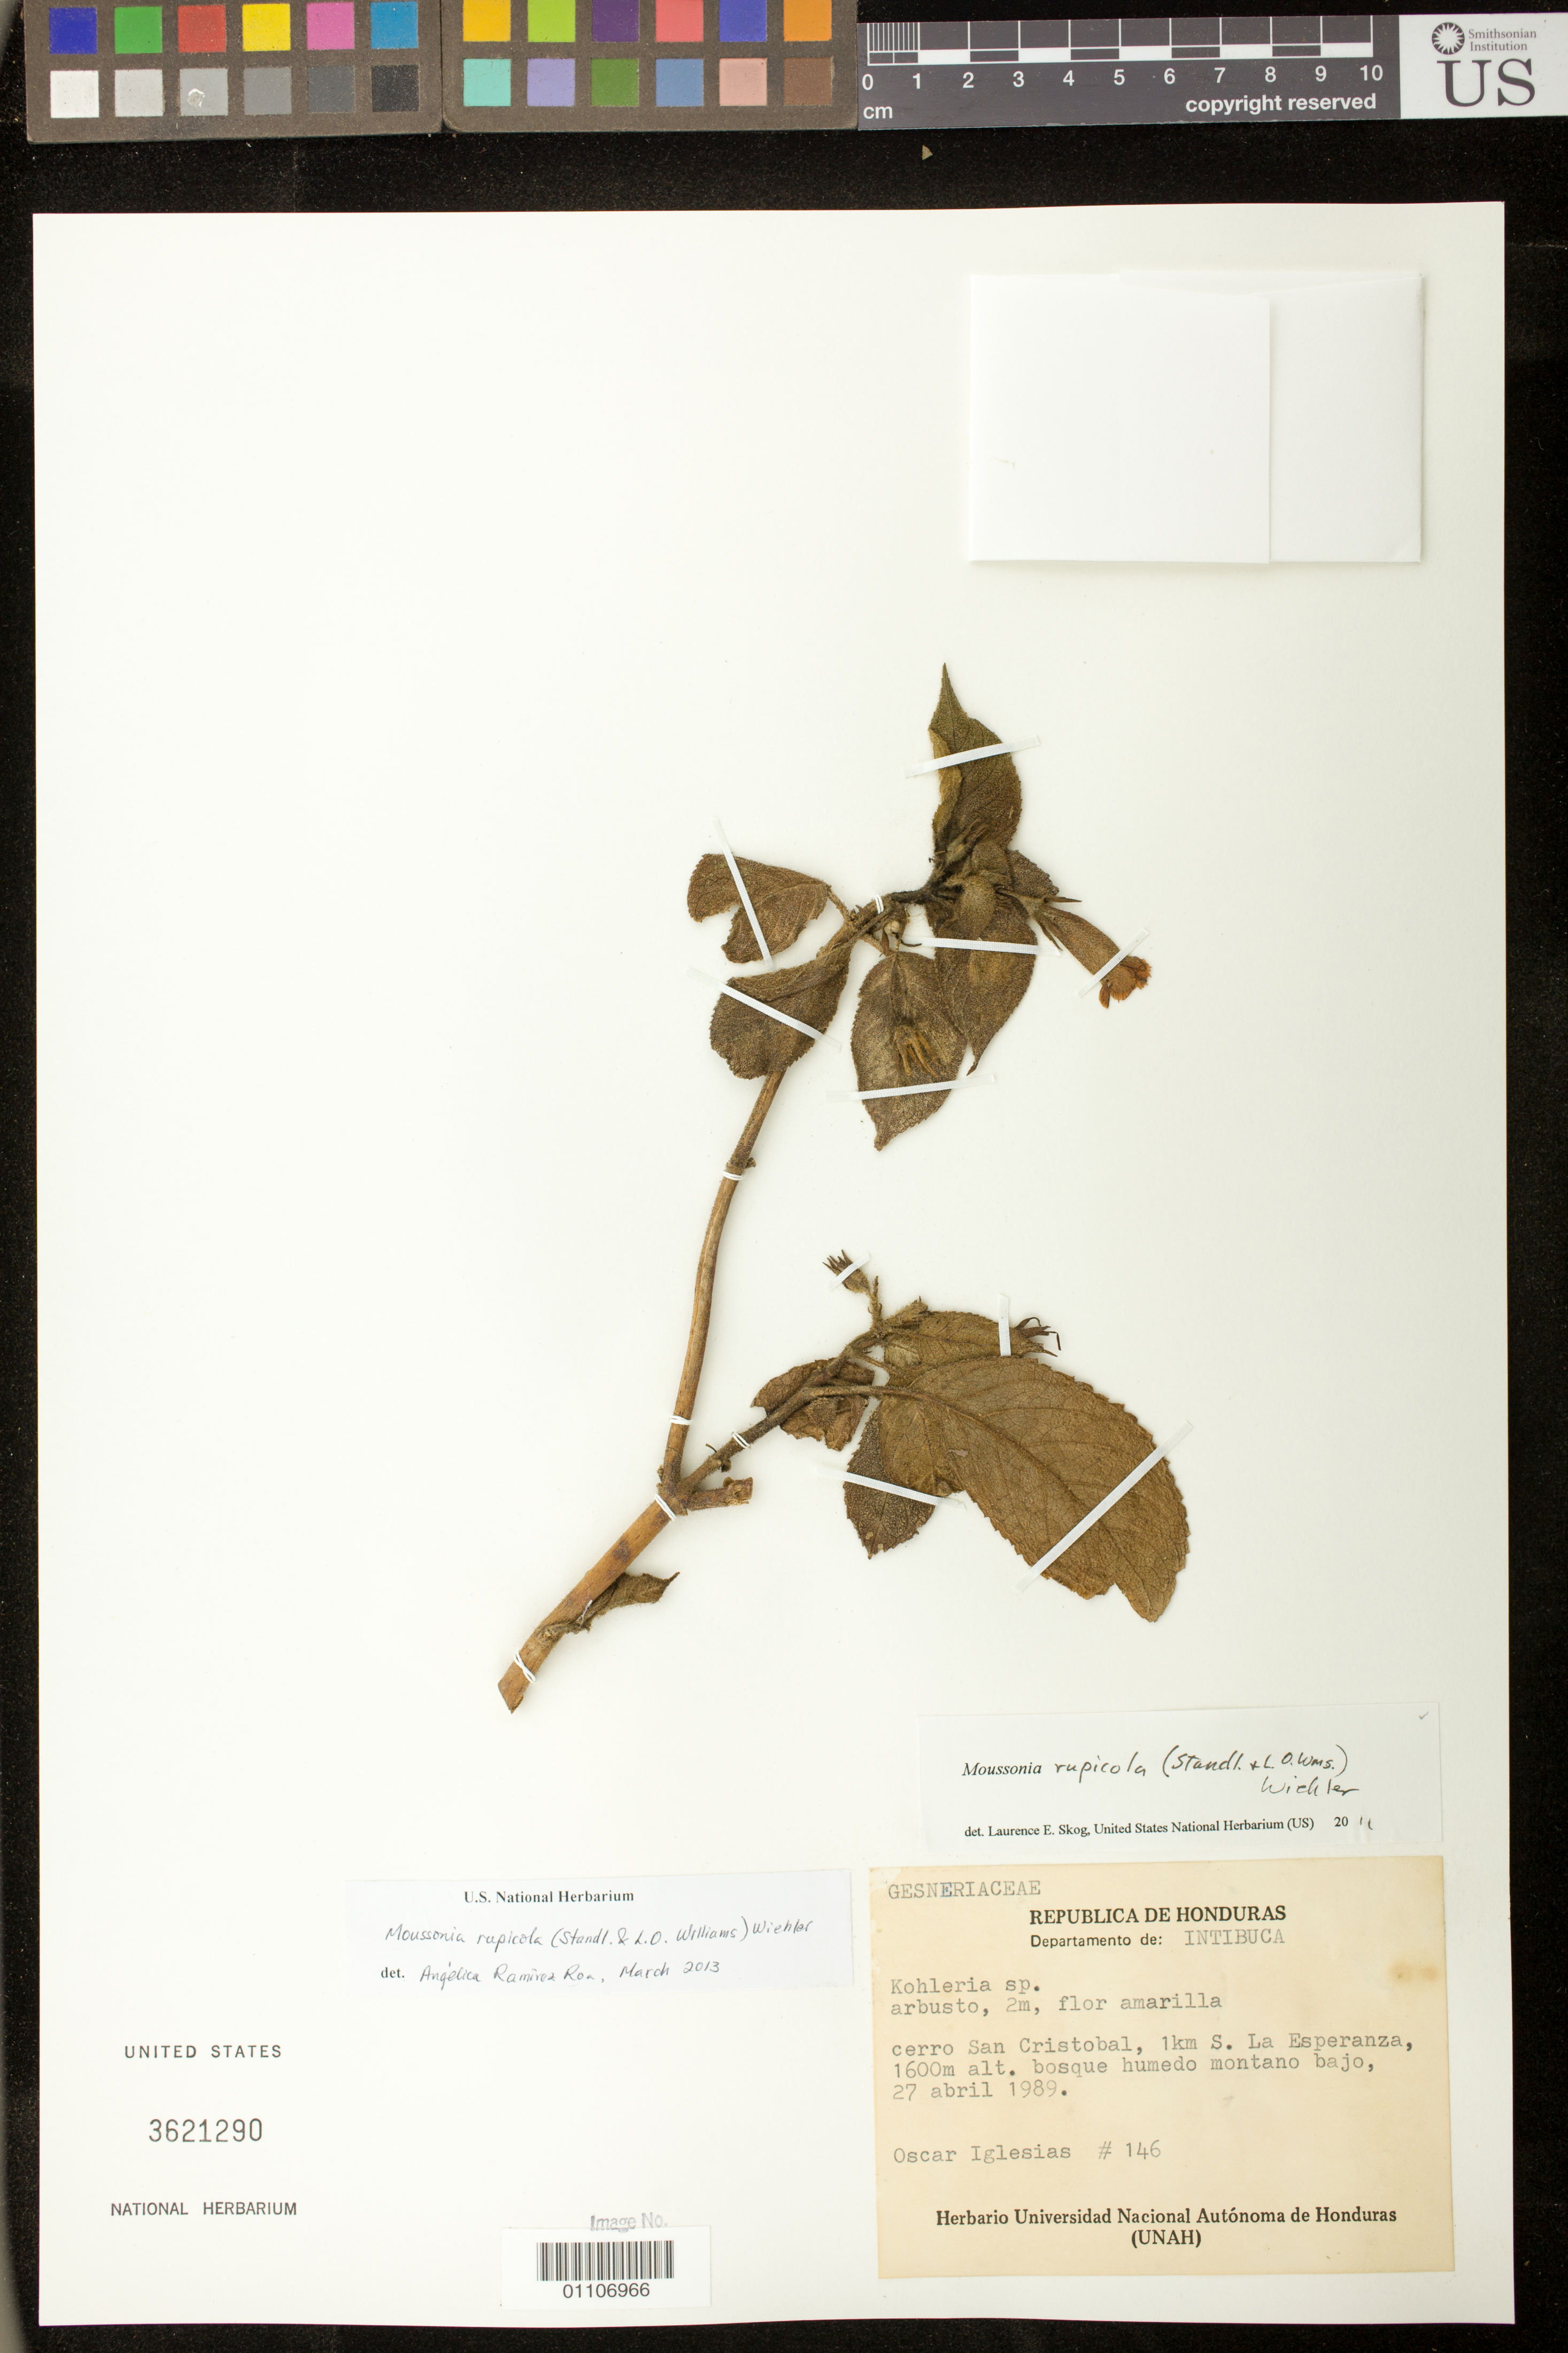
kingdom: Plantae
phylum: Tracheophyta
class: Magnoliopsida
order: Lamiales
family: Gesneriaceae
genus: Moussonia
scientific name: Moussonia rupicola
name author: (Standl. & L.O. Williams) Wiehler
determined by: Ramírez-Roa, A.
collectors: O. Iglesias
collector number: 146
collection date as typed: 27 Apr 1989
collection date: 1989-04-27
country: Honduras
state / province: Intibuca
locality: Cerro San Cristobal, 1km S. La Esperanza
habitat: Bosque humedo montano bajo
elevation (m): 1600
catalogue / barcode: US 3621290